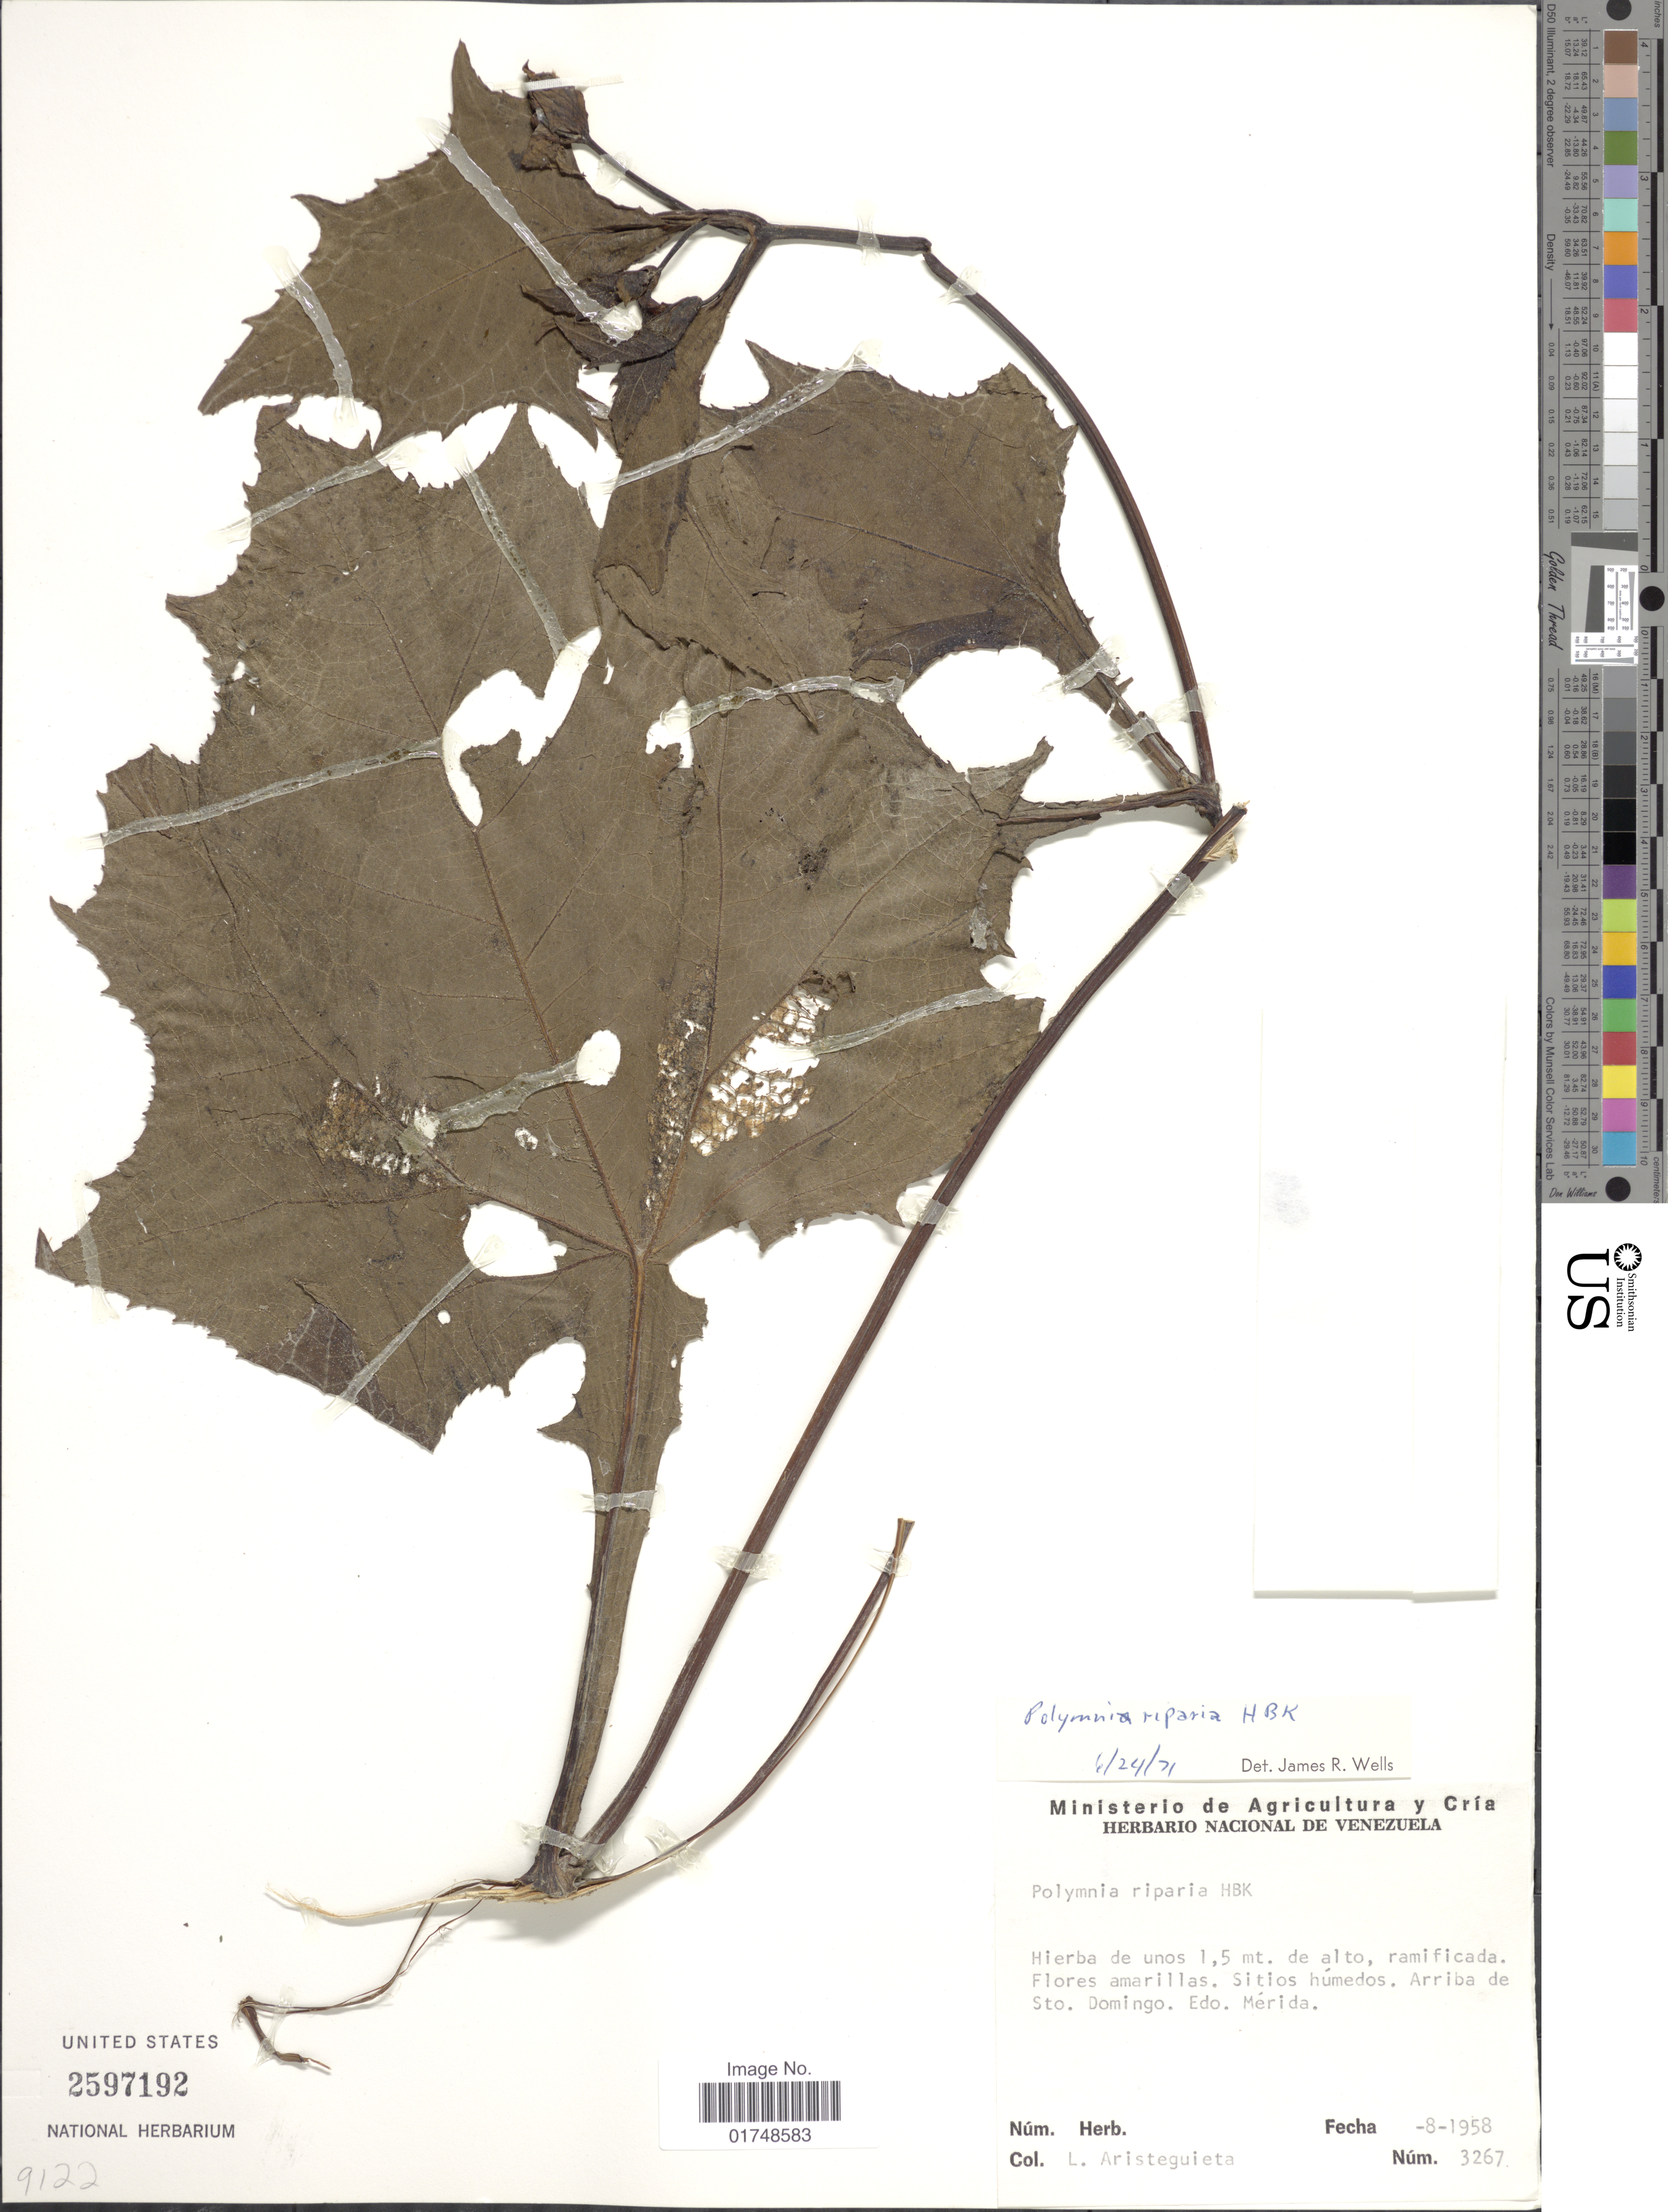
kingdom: Plantae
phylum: Tracheophyta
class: Magnoliopsida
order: Asterales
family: Asteraceae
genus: Smallanthus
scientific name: Smallanthus riparius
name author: (Kunth) H. Rob.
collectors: L. Aristeguieta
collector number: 3267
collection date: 1958-07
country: Venezuela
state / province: Mérida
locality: Arriba de Sto. Domingo. Edo Merida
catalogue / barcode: US 2597192